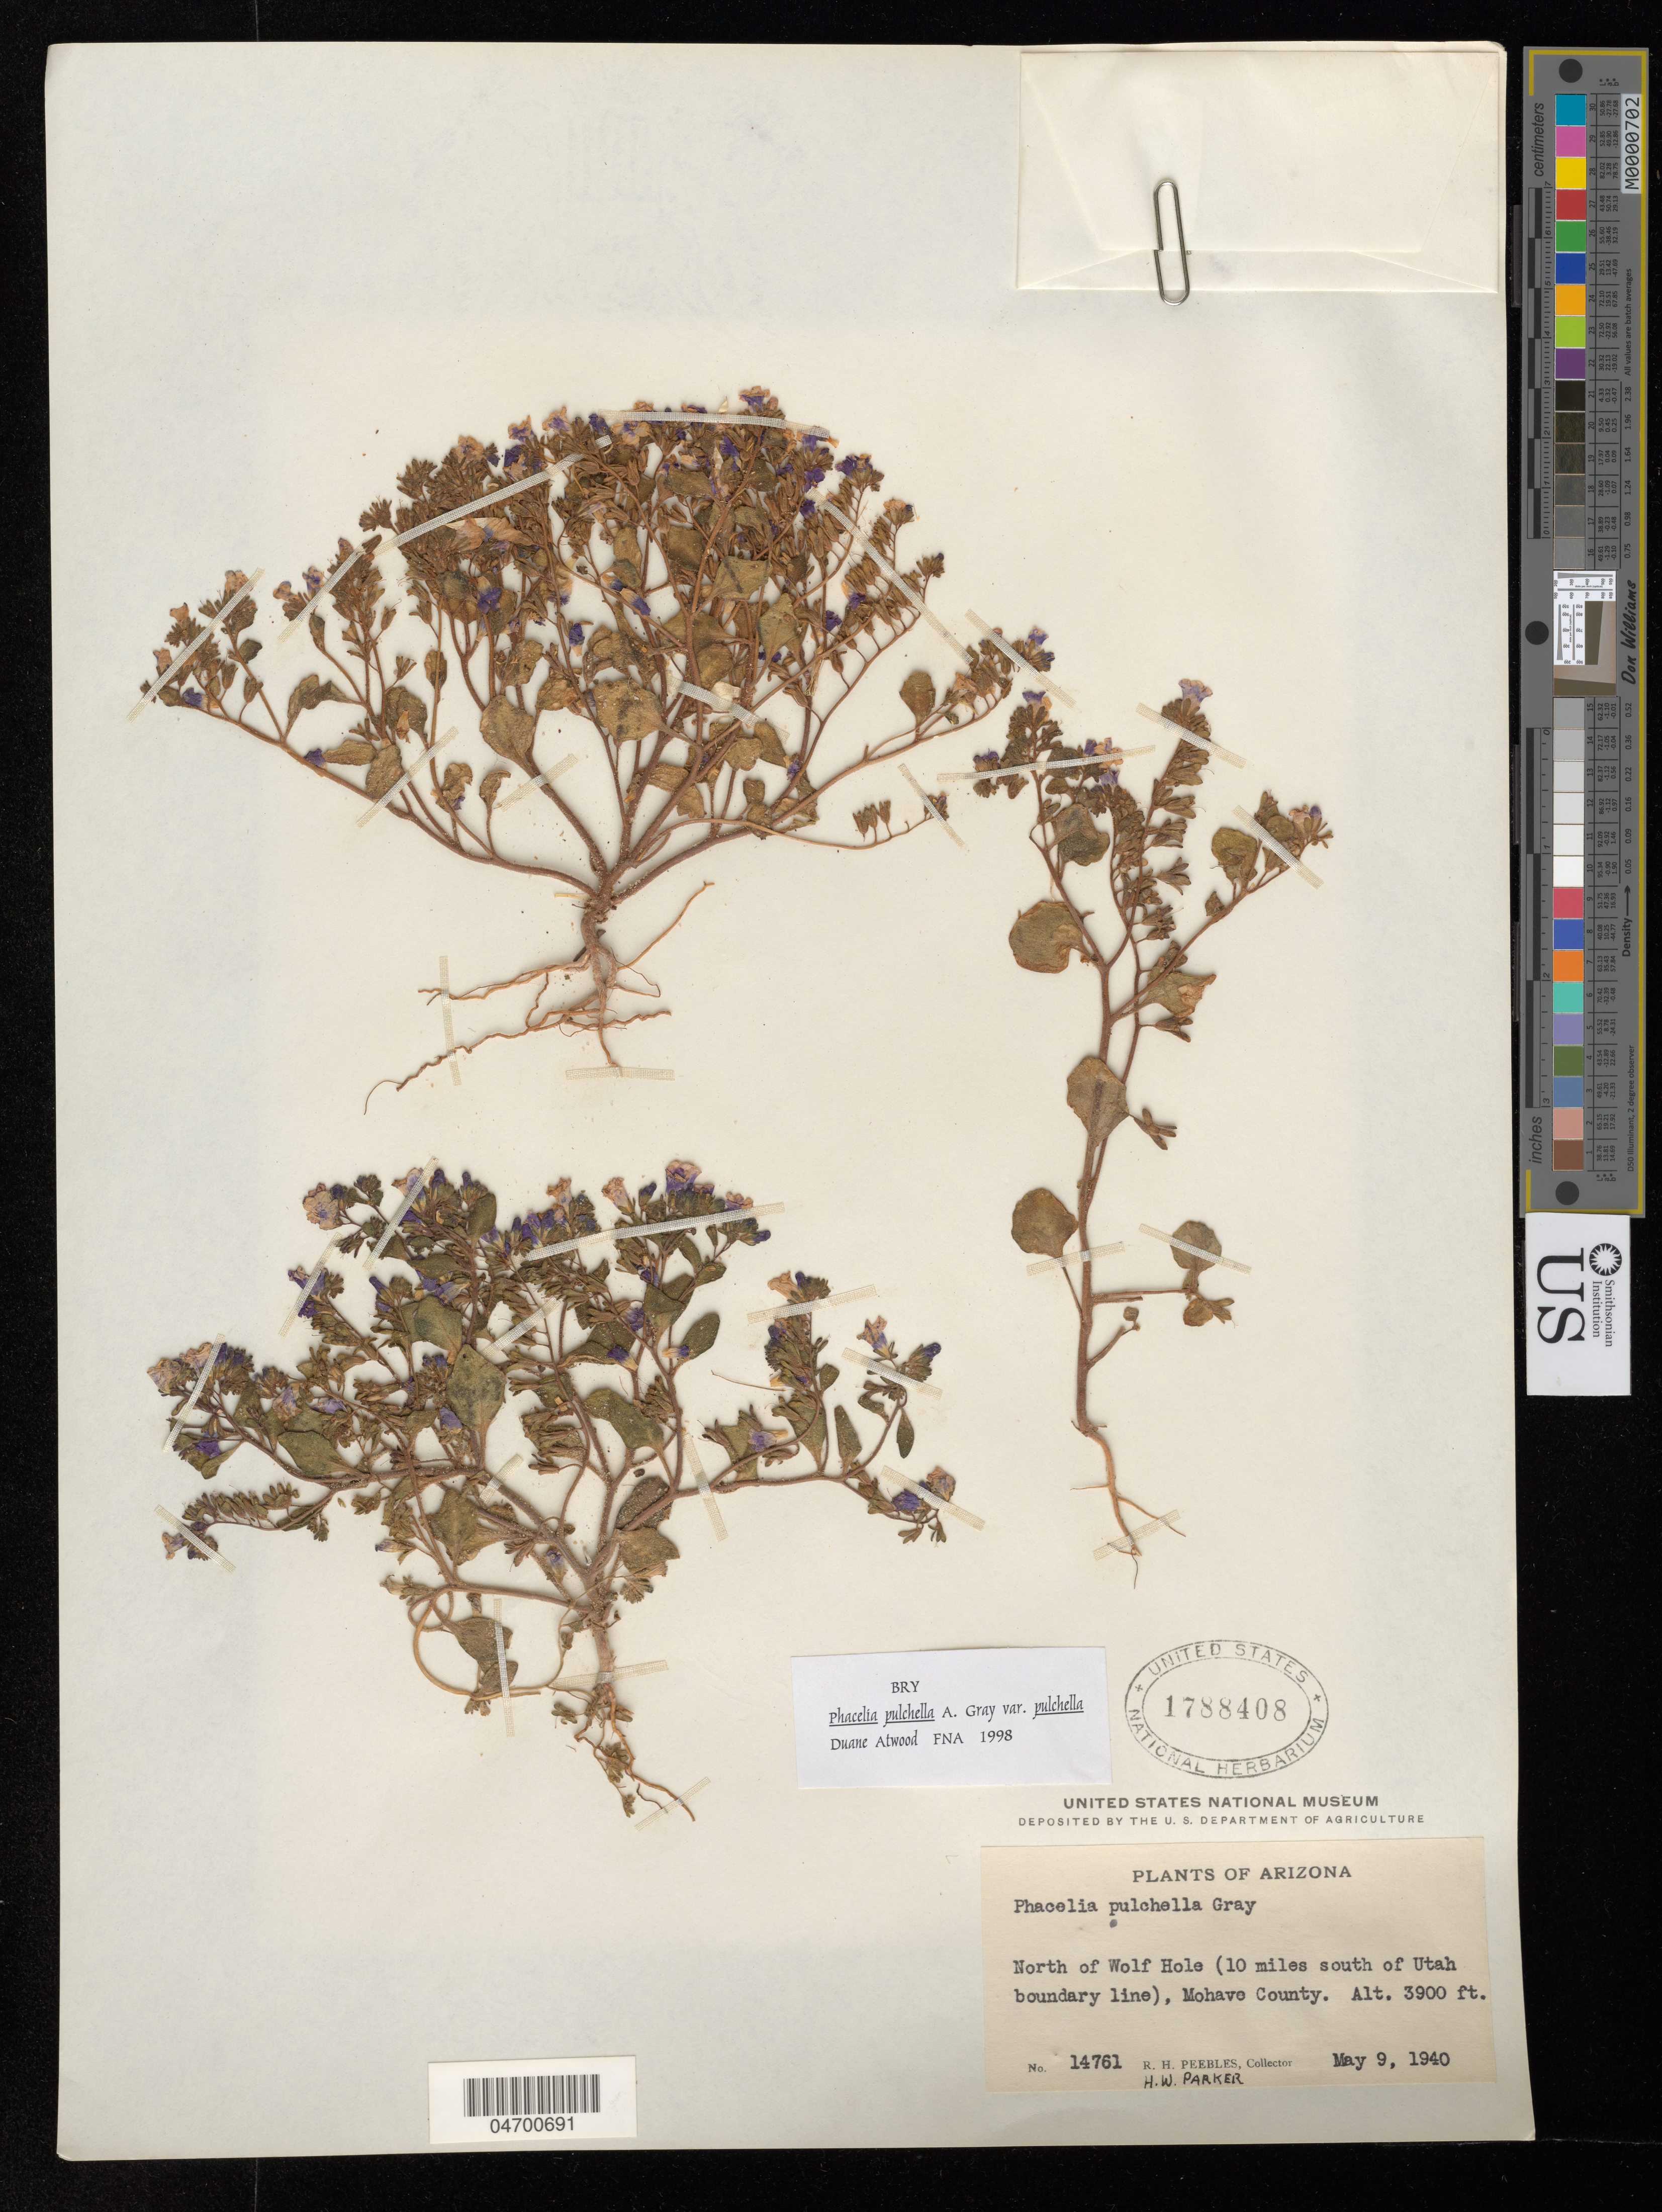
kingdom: Plantae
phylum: Tracheophyta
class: Magnoliopsida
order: Boraginales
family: Hydrophyllaceae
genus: Phacelia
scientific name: Phacelia pulchella var. pulchella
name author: A. Gray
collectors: R. H. Peebles & H. W. Parker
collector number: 14761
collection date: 1940-05-09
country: United States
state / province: Arizona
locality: North of Wolf Hole (10 miles south of Utah boundary line(, Mohave County.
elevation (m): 1189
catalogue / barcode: US 1788408